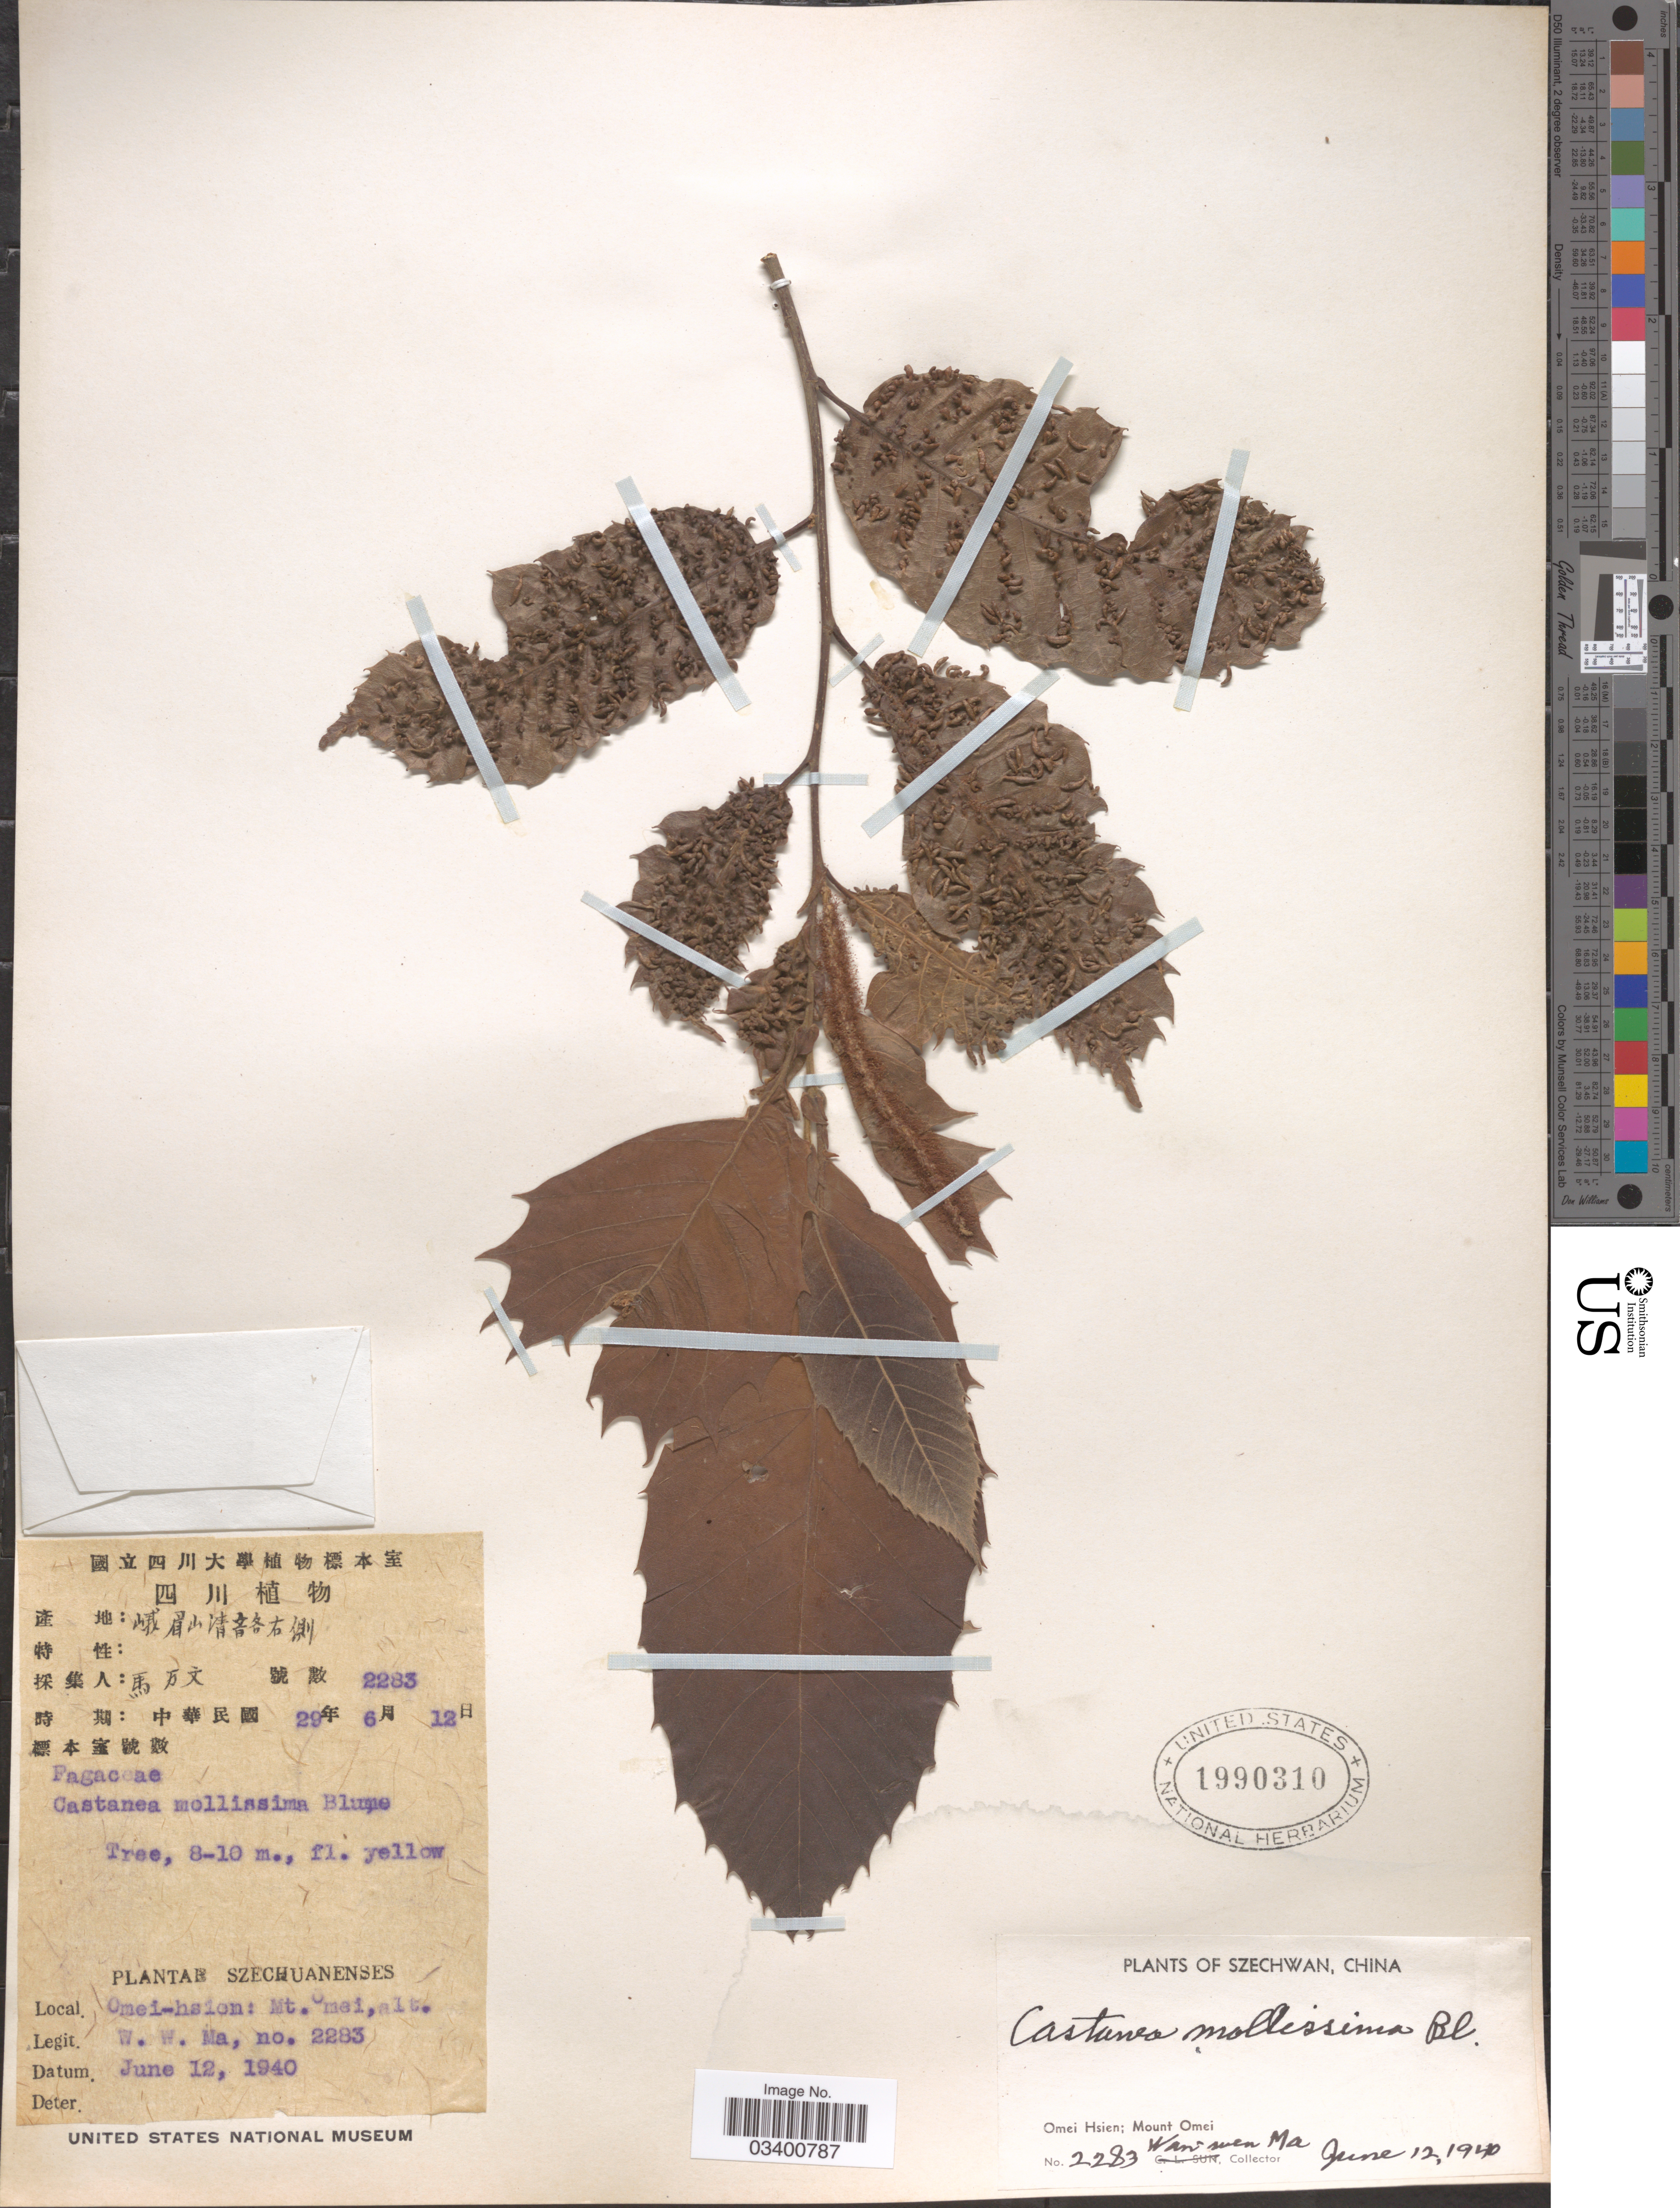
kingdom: Plantae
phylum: Tracheophyta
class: Magnoliopsida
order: Fagales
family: Fagaceae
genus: Castanea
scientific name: Castanea mollissima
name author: Blume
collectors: W. Ma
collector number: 2283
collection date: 1940-06-12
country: China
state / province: Sichuan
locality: Szechwan. Omei Hsien; Mount Omei.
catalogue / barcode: US 1990310